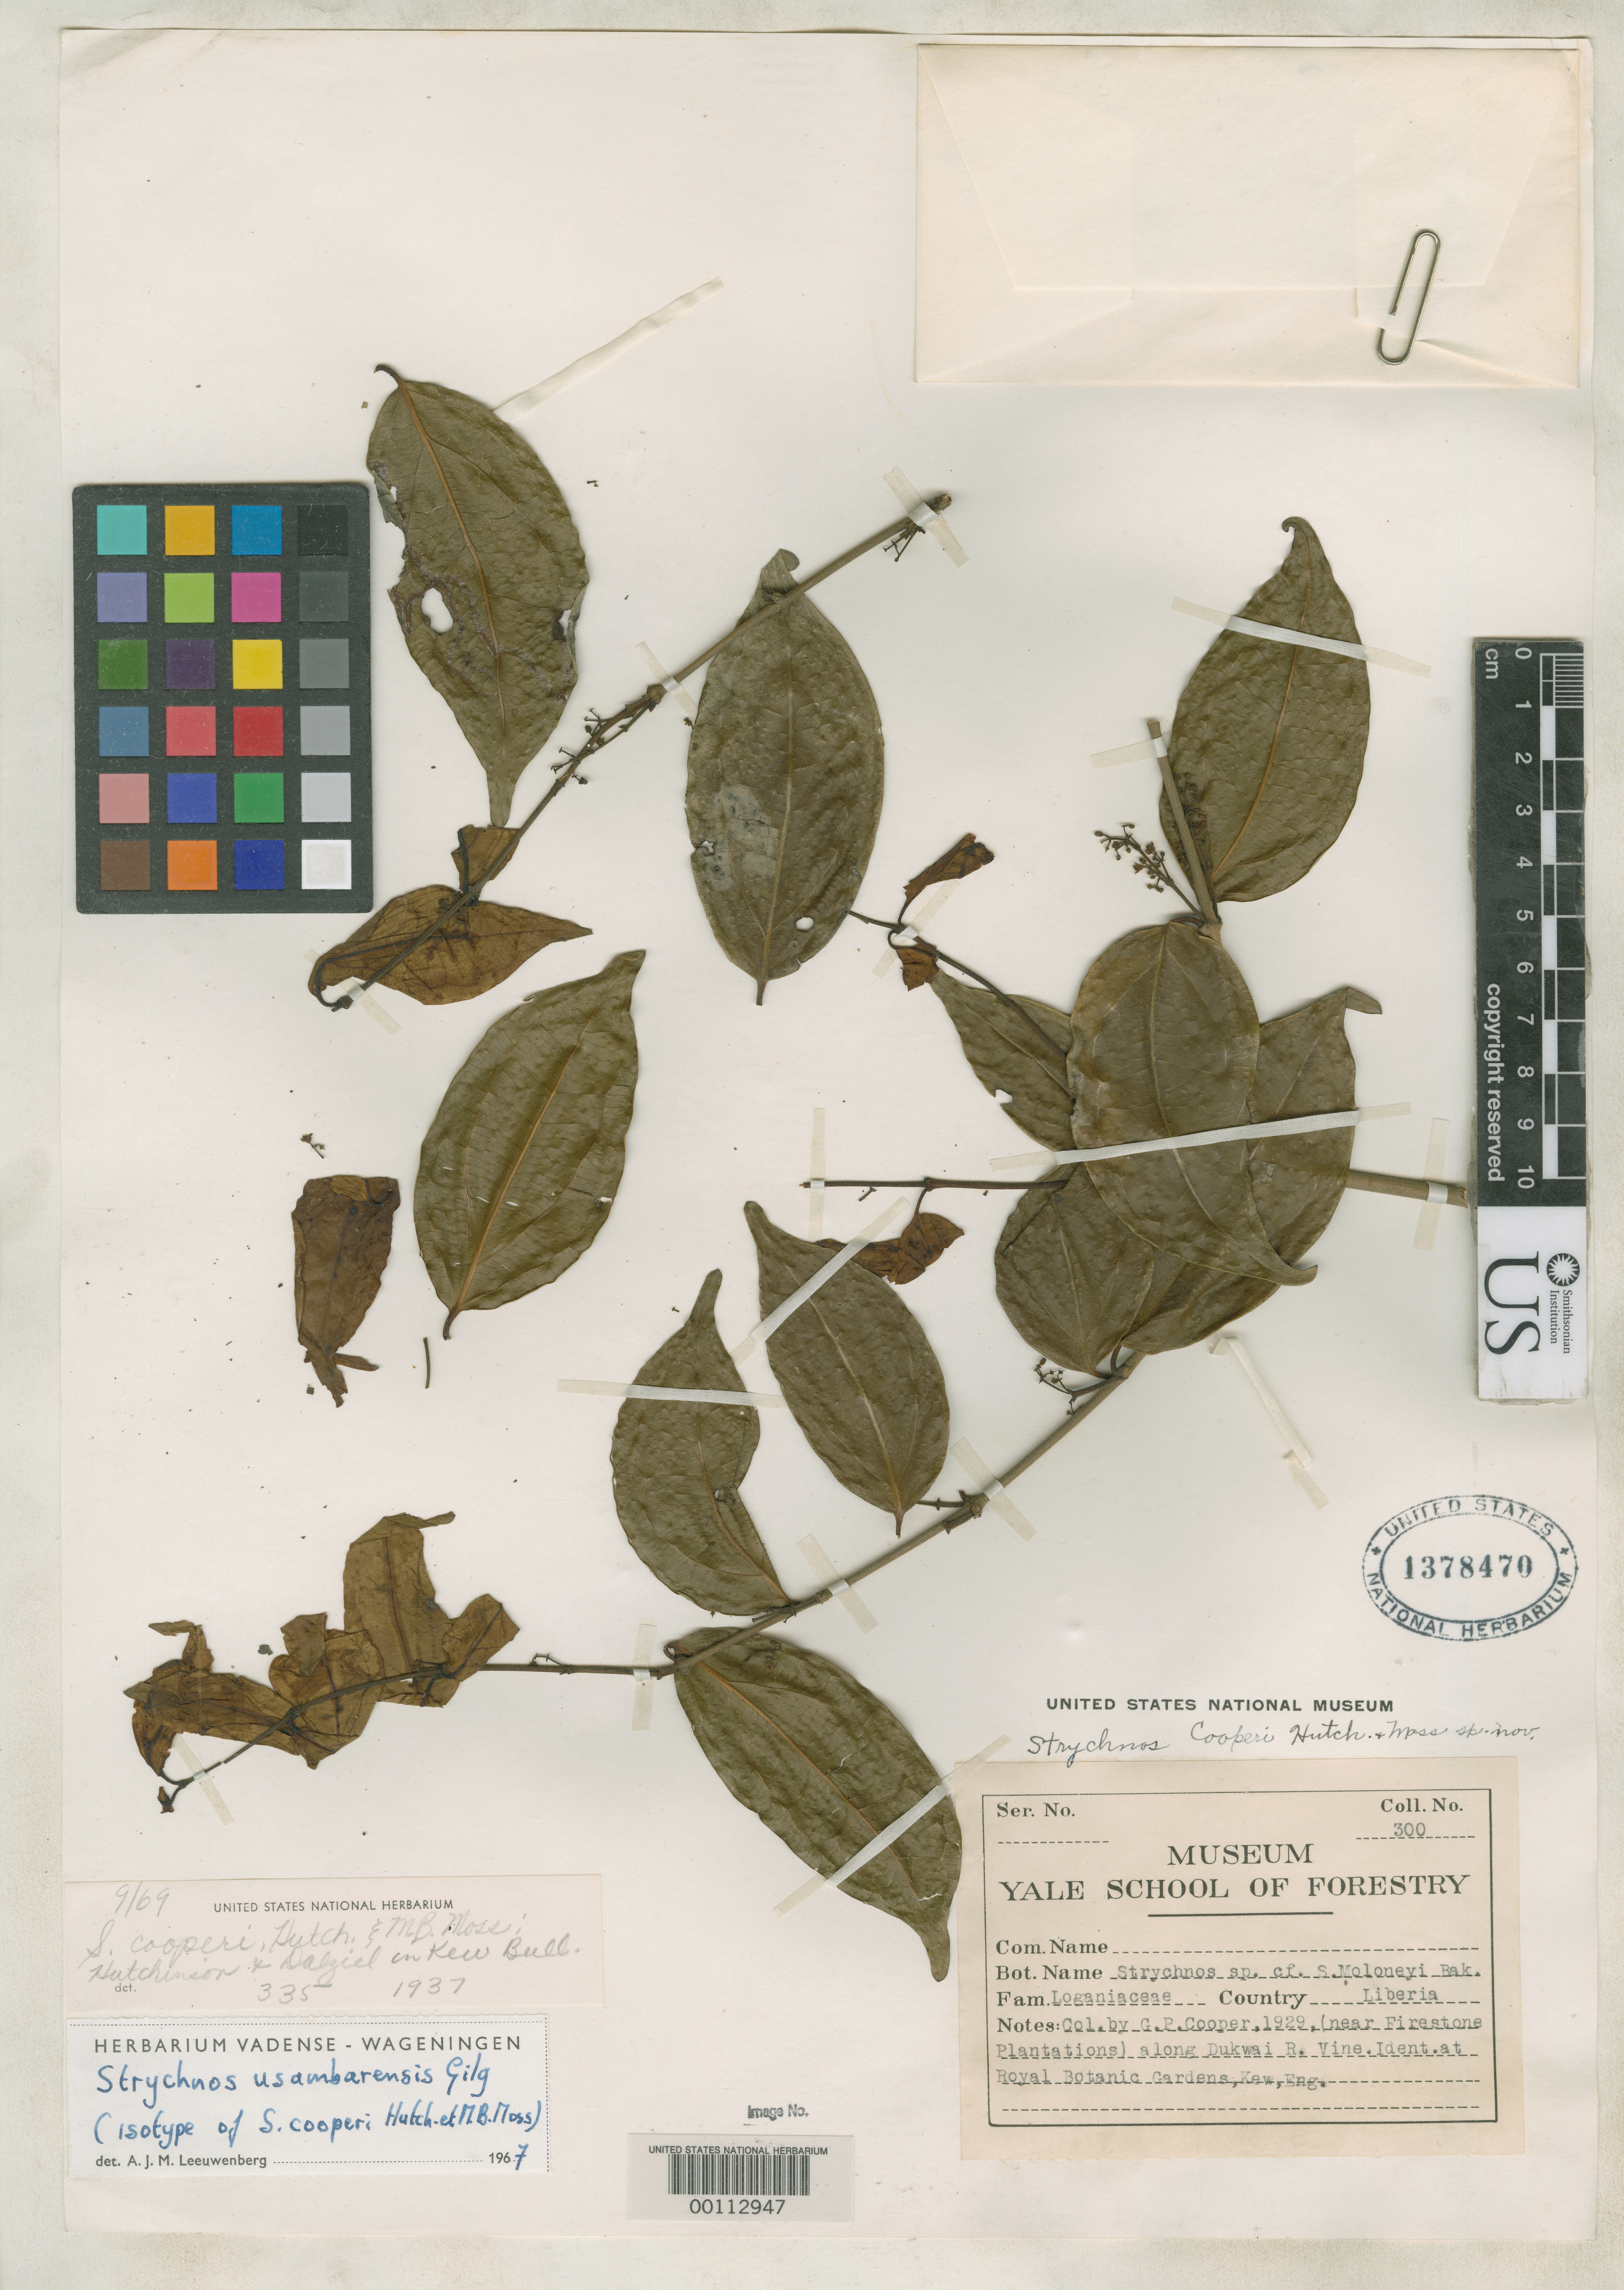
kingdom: Plantae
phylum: Tracheophyta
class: Magnoliopsida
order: Gentianales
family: Loganiaceae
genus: Strychnos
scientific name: Strychnos cooperi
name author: Hutch. & Moss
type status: Isotype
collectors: G. Cooper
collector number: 300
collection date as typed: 1929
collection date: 1929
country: Liberia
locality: Dukwai River.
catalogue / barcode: US 1378470